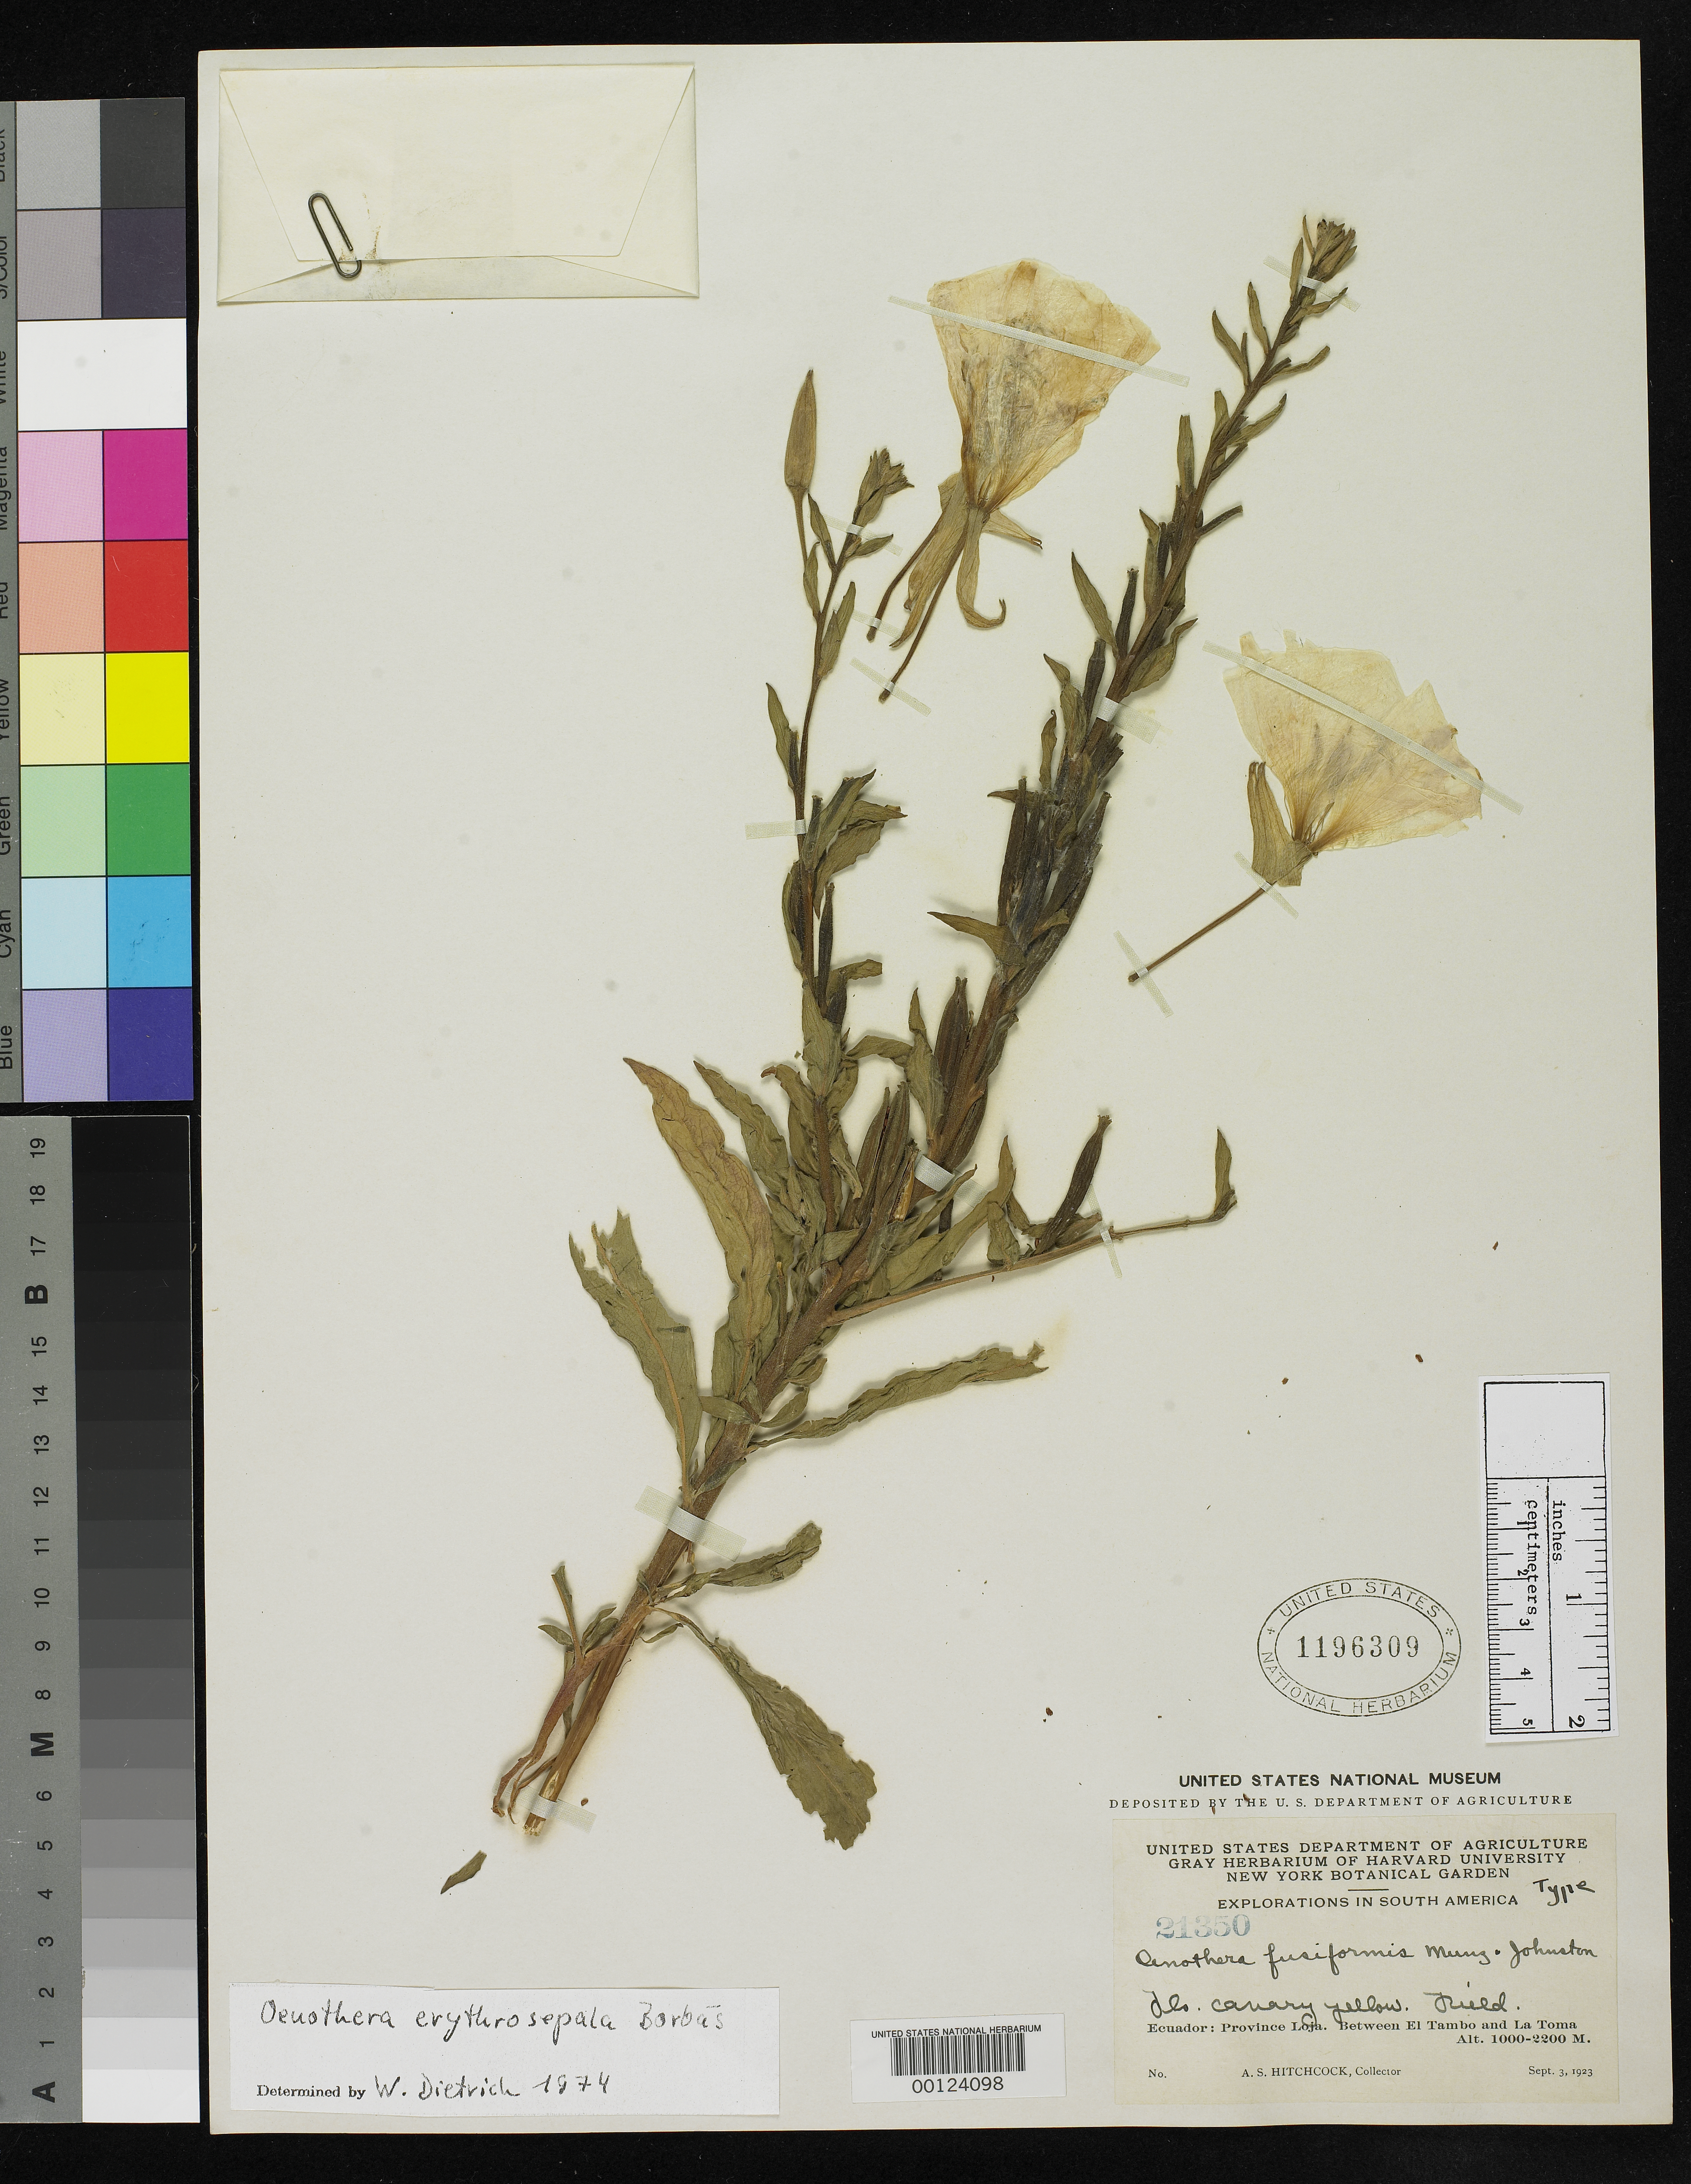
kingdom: Plantae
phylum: Tracheophyta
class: Magnoliopsida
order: Myrtales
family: Onagraceae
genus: Oenothera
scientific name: Oenothera fusiformis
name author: Munz & I.M. Johnst.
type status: Holotype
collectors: A. S. Hitchcock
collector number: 21350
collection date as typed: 03 Sep 1923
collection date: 1923-09-03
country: Ecuador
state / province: Loja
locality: Between El Tambo and La Toma.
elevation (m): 1000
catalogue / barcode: US 1196309